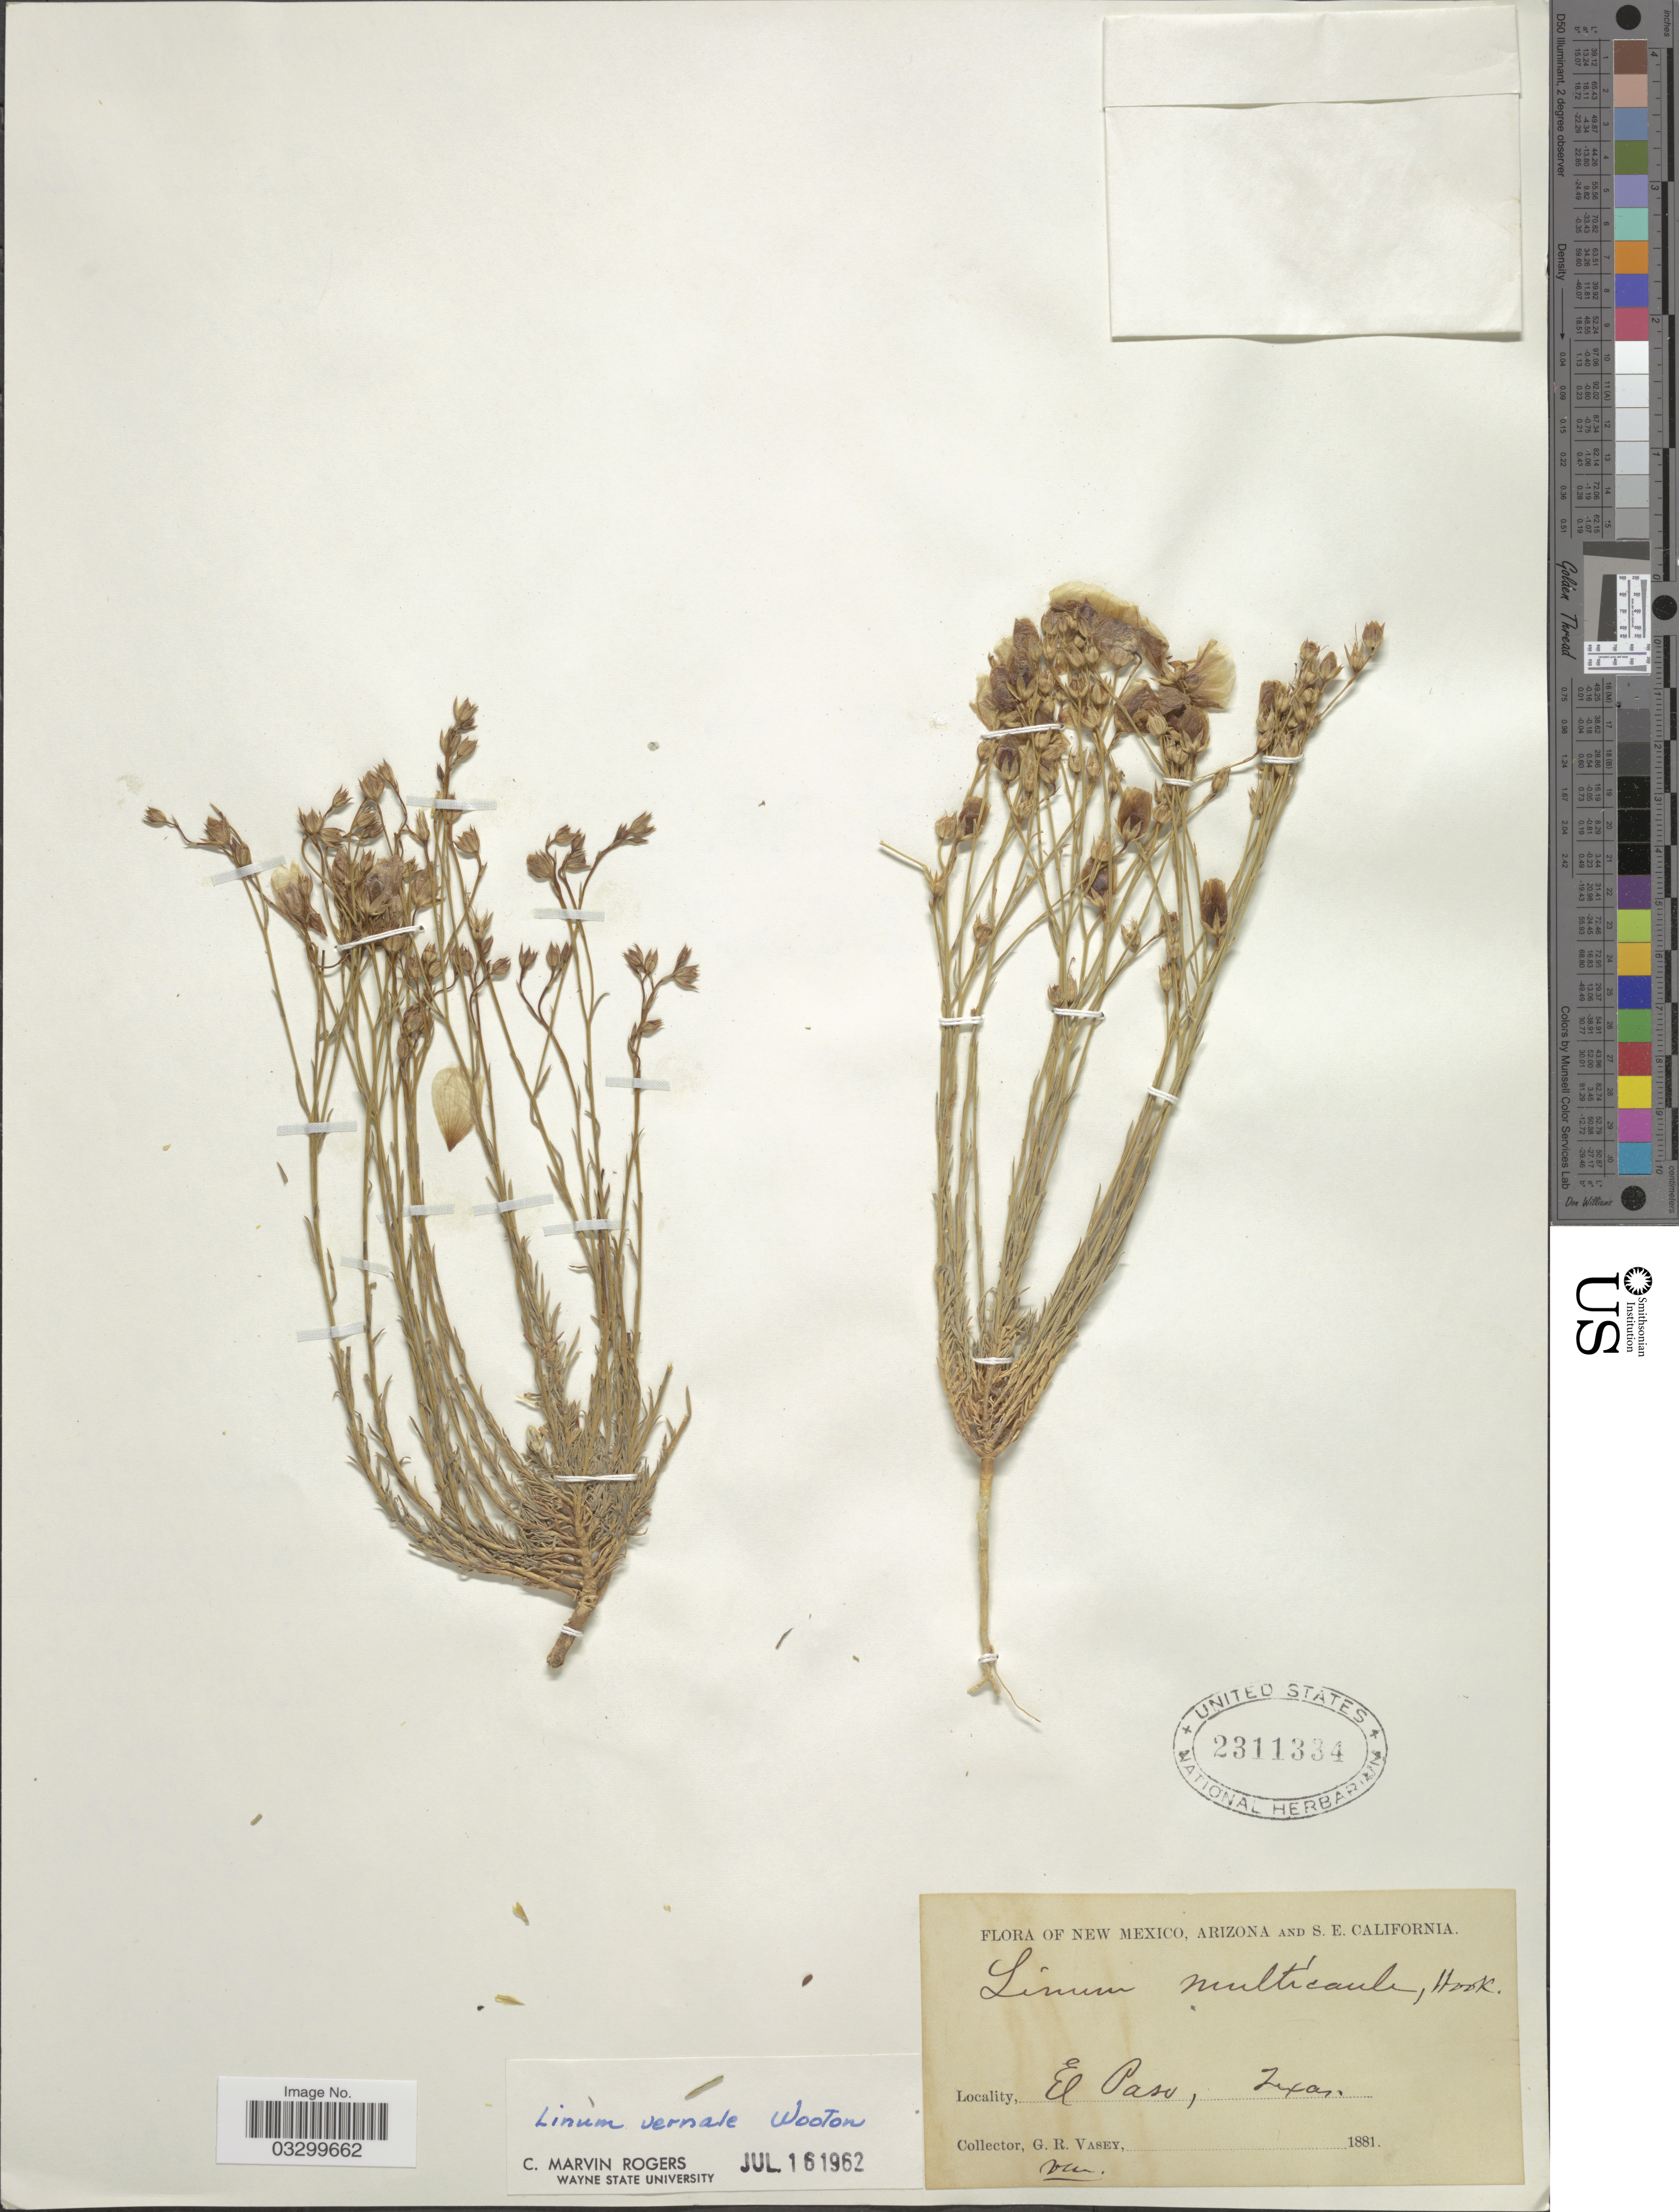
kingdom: Plantae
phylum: Tracheophyta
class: Magnoliopsida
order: Malpighiales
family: Linaceae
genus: Linum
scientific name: Linum vernale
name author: Wooton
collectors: G. R. Vasey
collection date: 1881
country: United States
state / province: Texas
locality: El Paso.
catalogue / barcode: US 2311334